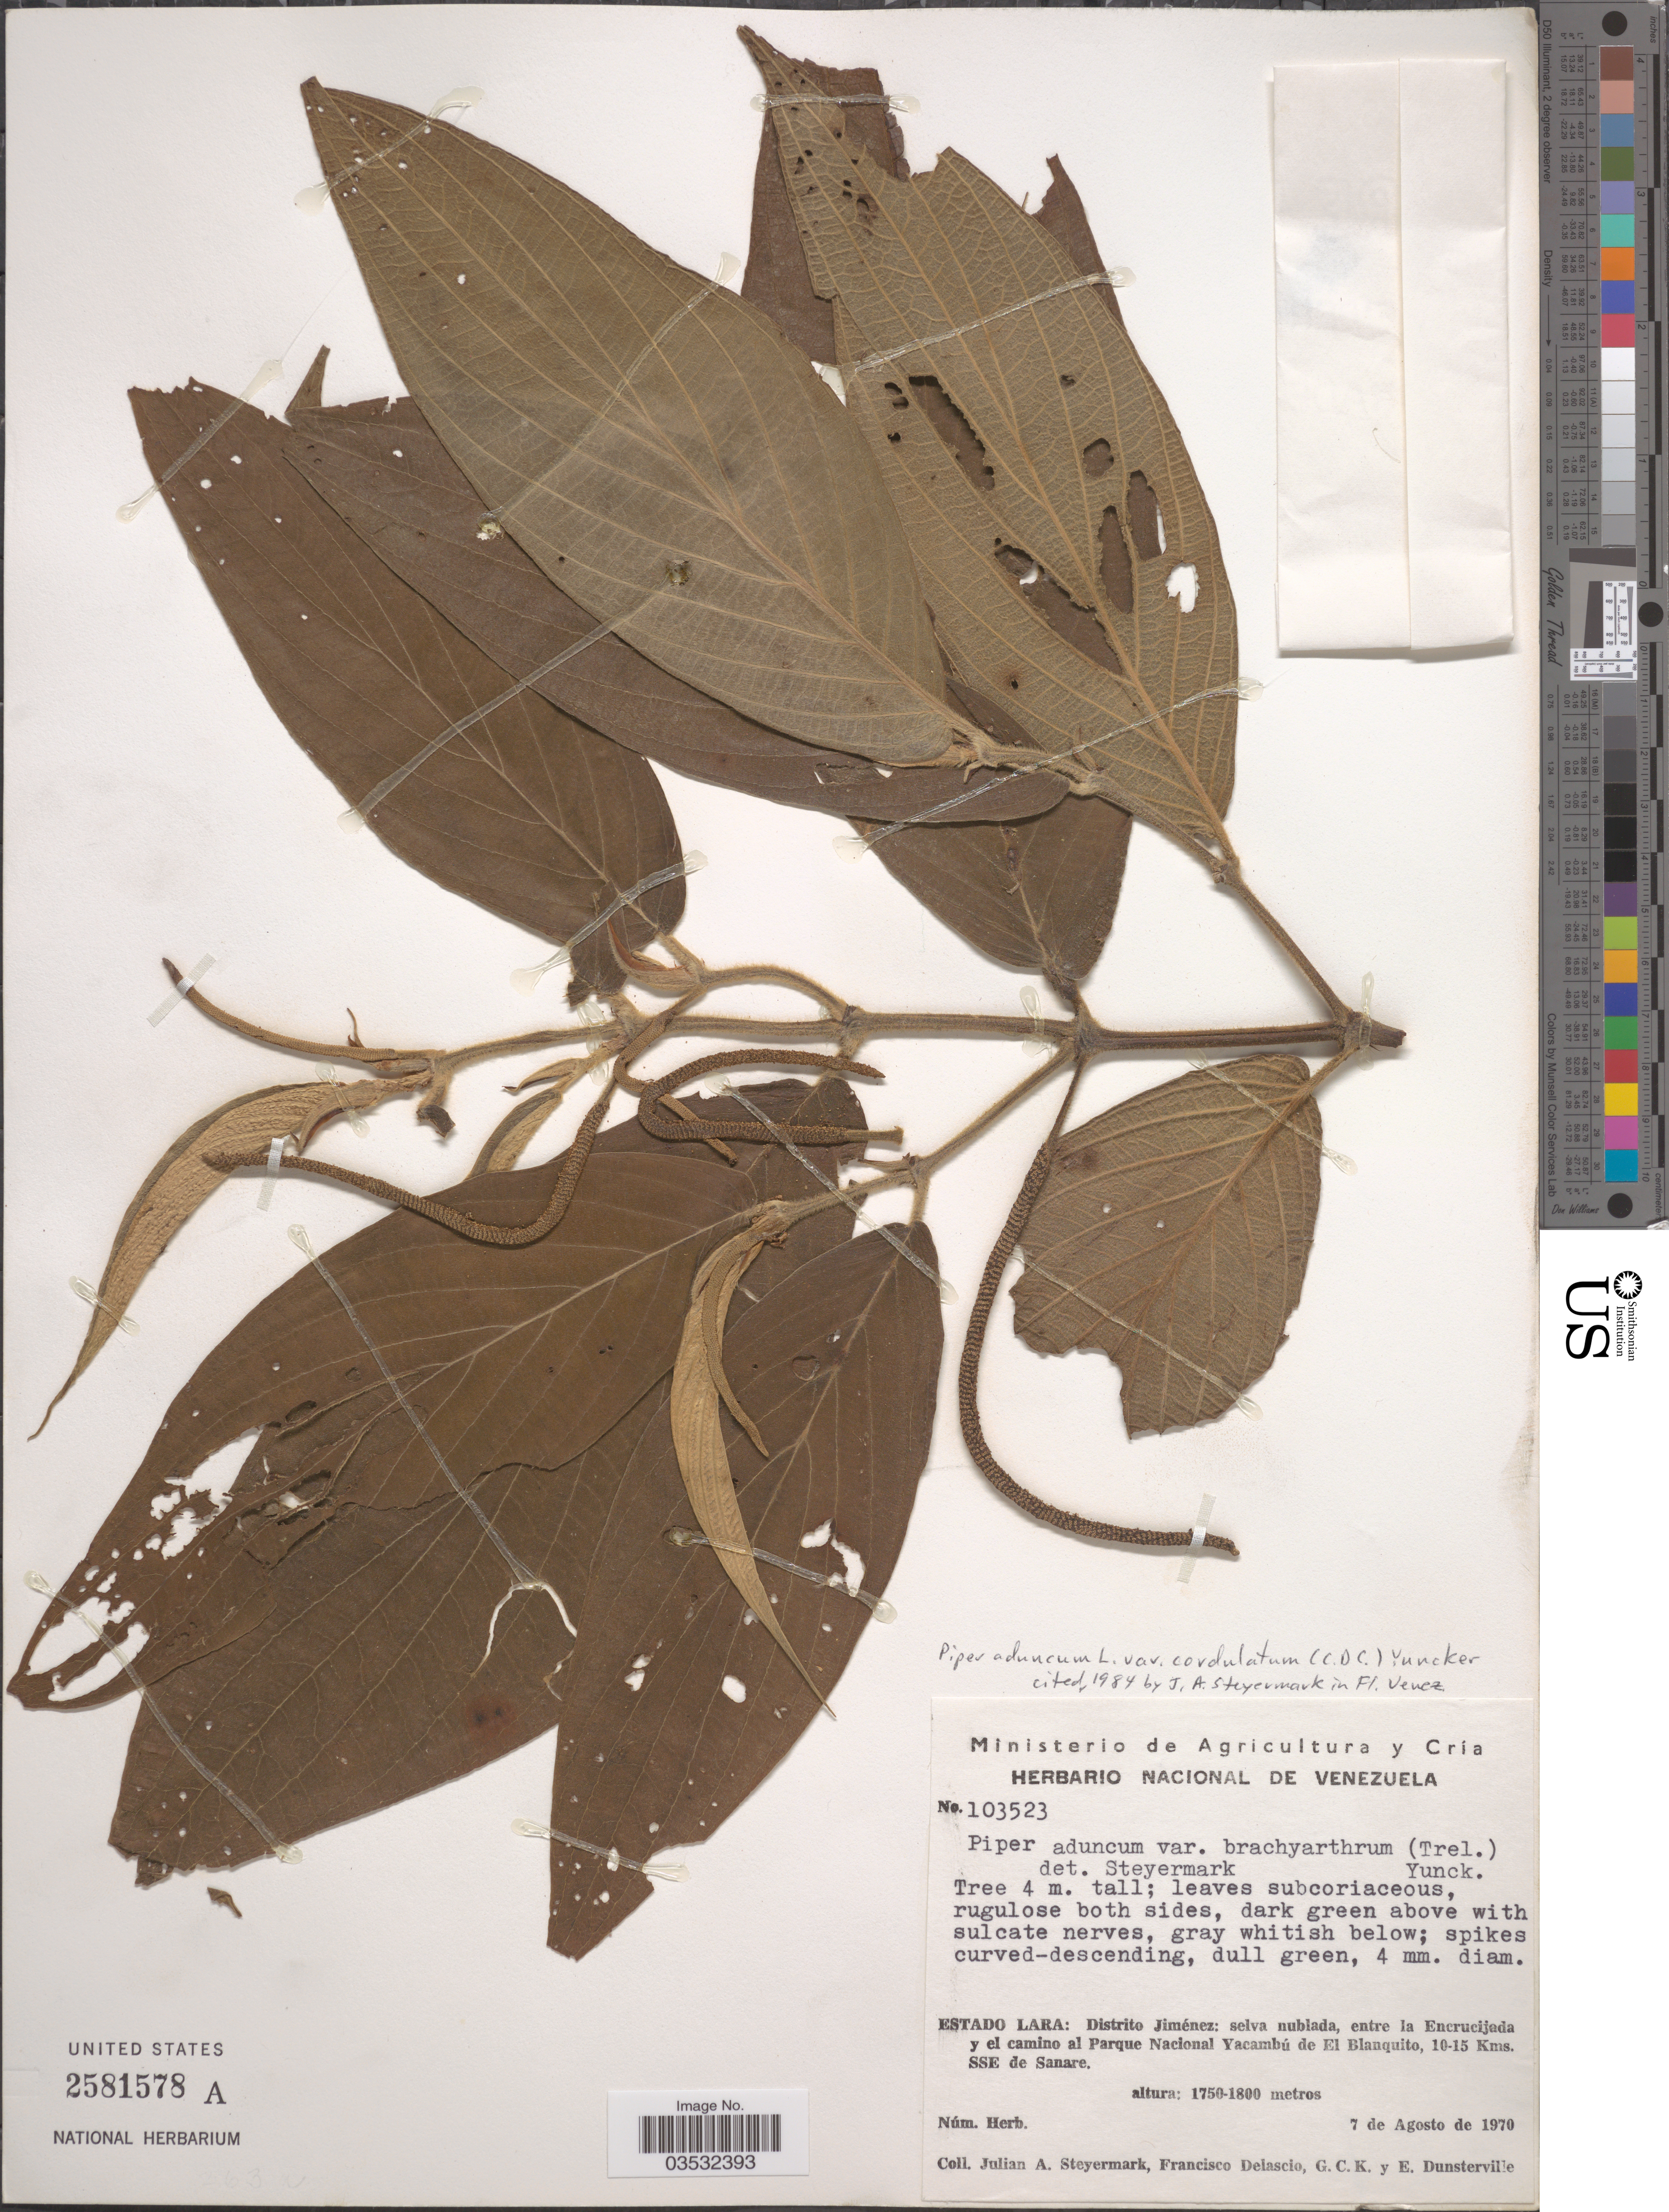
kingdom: Plantae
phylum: Tracheophyta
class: Magnoliopsida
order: Piperales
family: Piperaceae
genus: Piper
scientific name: Piper aduncum var. cordulatum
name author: L.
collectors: J. Steyermark, F. Delascio, G. C. K. Dunsterville & E. Dunsterville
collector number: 103523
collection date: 1970-08-07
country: Venezuela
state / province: Lara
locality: Distrito Jiménez: selva nublada, entre la Encrucijada y el camino al Parque Nacional Yacambú de El Blanquito, 10-15 Kms. SSE de Sanare.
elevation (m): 1750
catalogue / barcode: US 2581578A